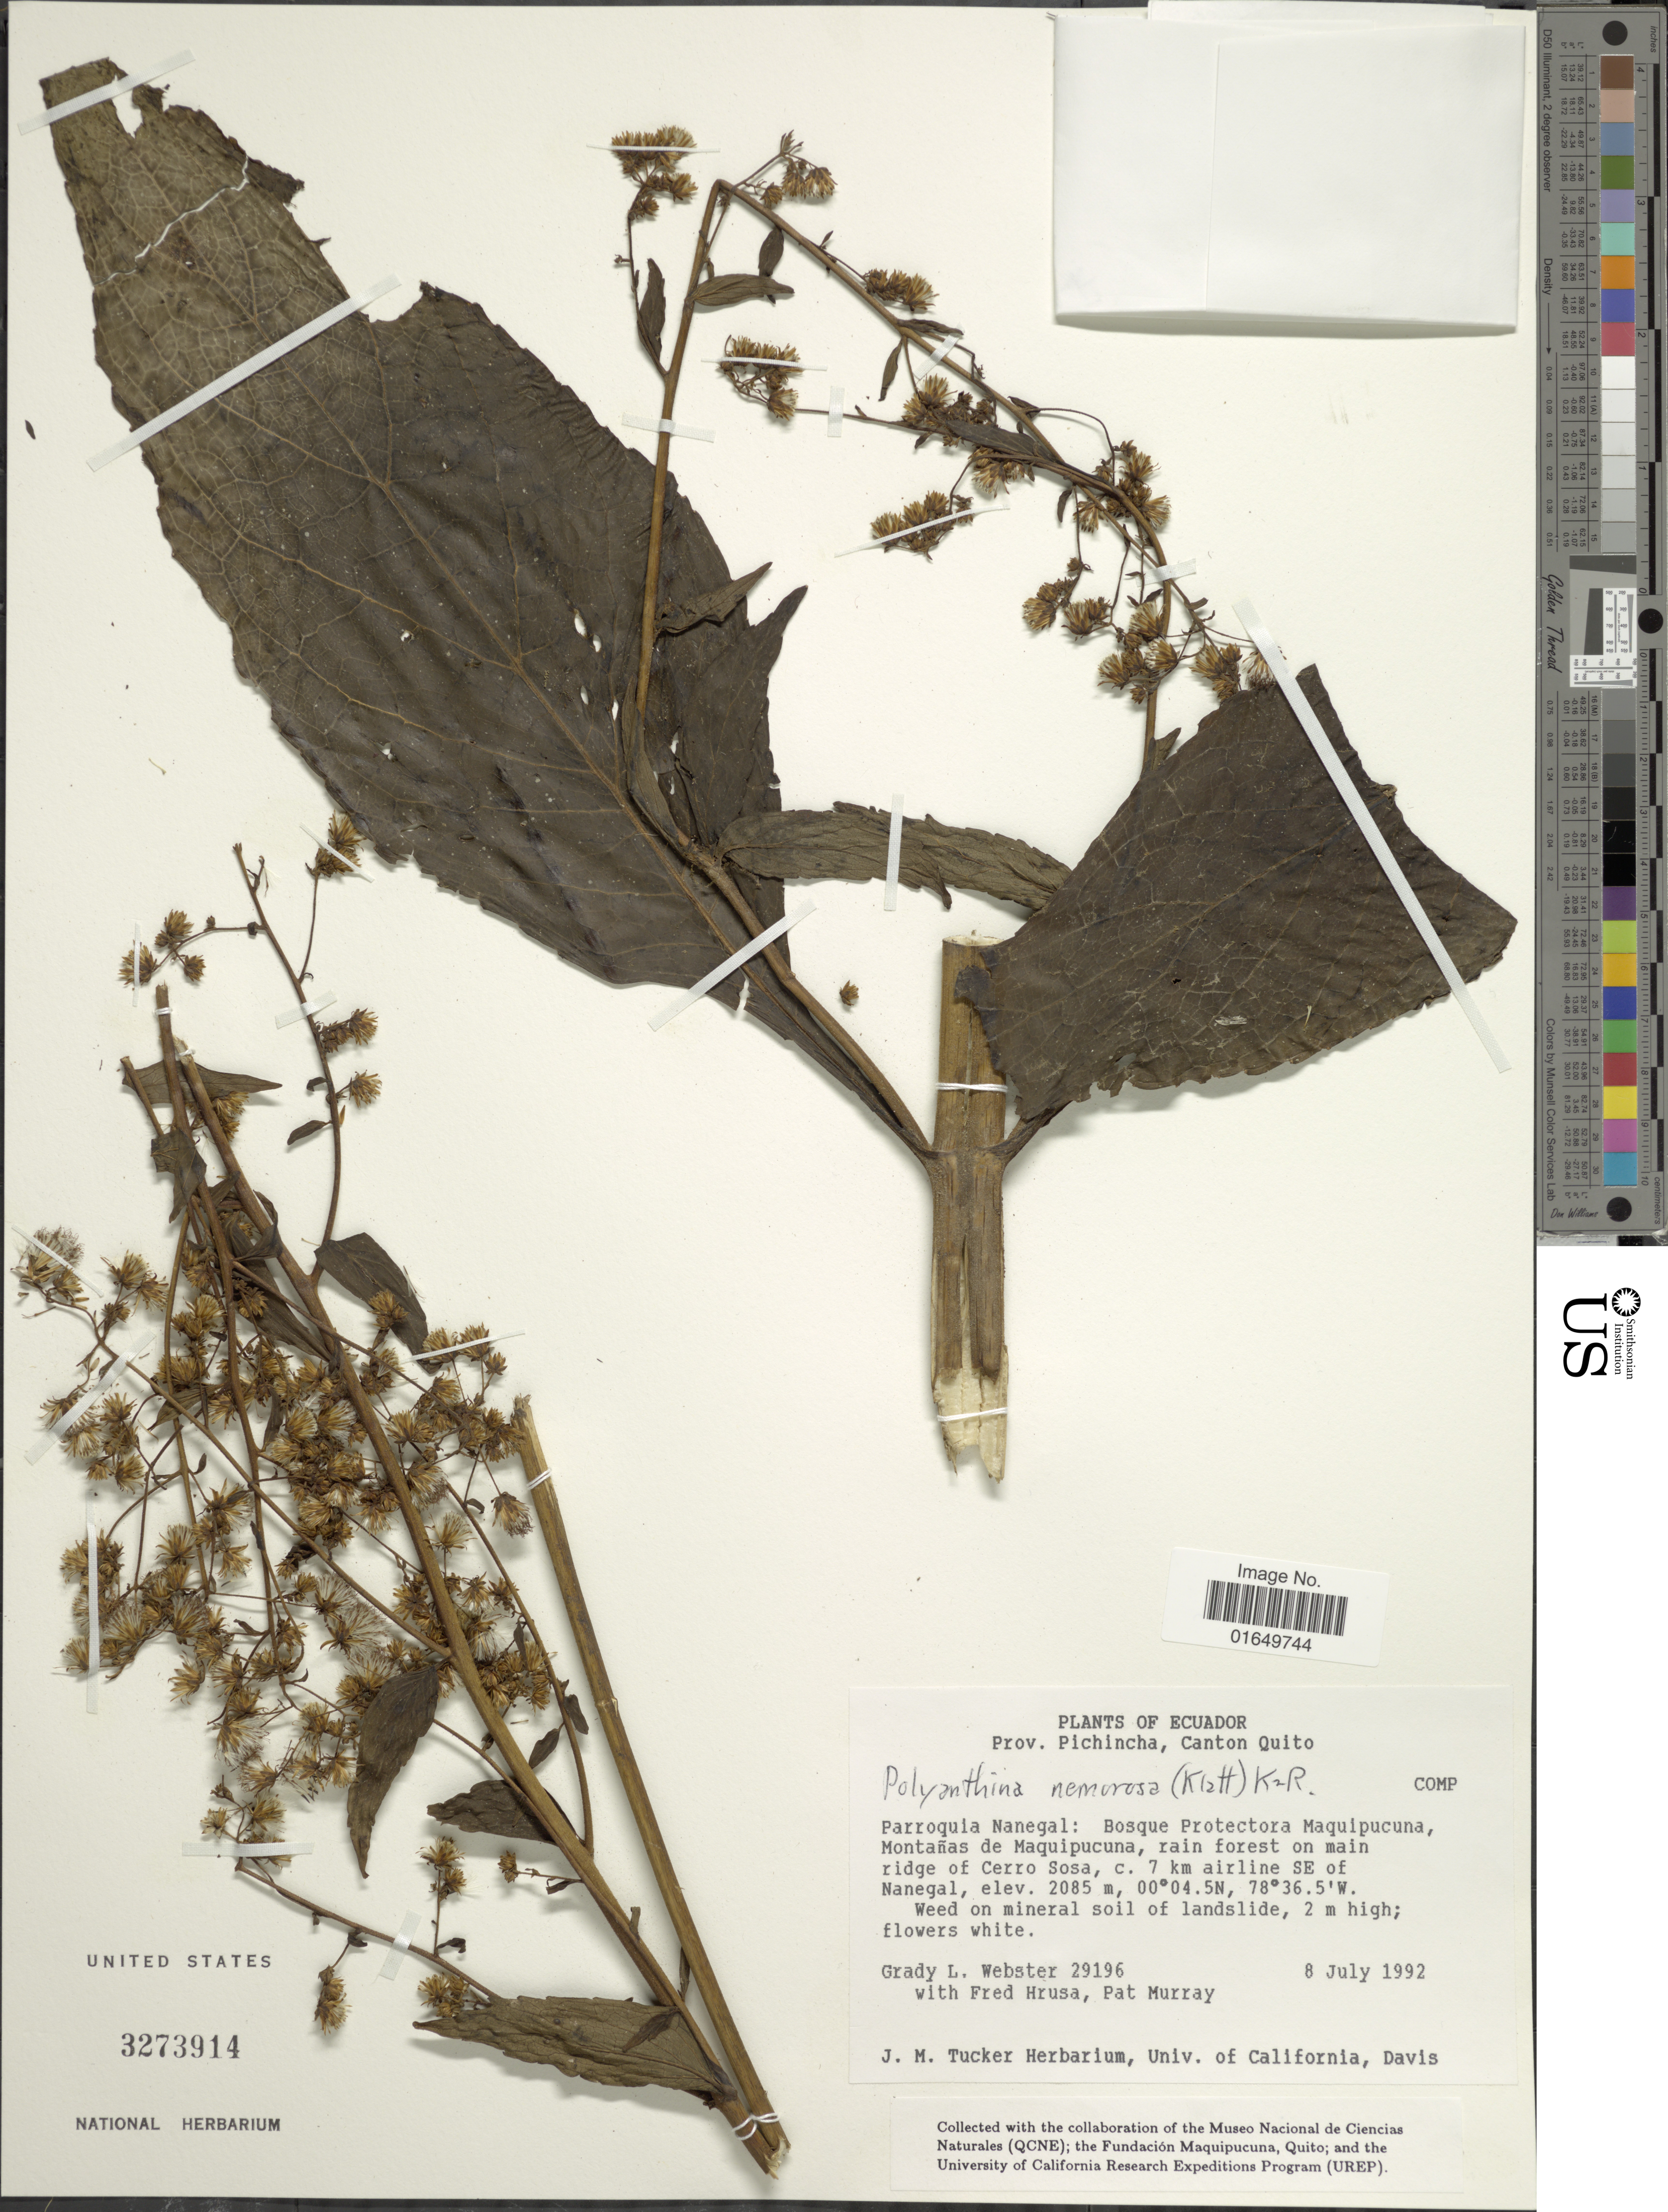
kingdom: Plantae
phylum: Tracheophyta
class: Magnoliopsida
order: Asterales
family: Asteraceae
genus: Polyanthina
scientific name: Polyanthina nemorosa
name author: (Klatt) R.M. King & H. Rob.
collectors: G. L. Webster, G. Hrusa & P. Murray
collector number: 29196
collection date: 1992-07-08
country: Ecuador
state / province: Pichincha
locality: Canton Quito. Parroquia Nanegal: Bosque Protectora Maquipucuna, Montañas de Maquipucuna, rain forest on main ridge of Cerro Sosa, c. 7 km airline SE of Nanegal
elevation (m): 2085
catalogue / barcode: US 3273914